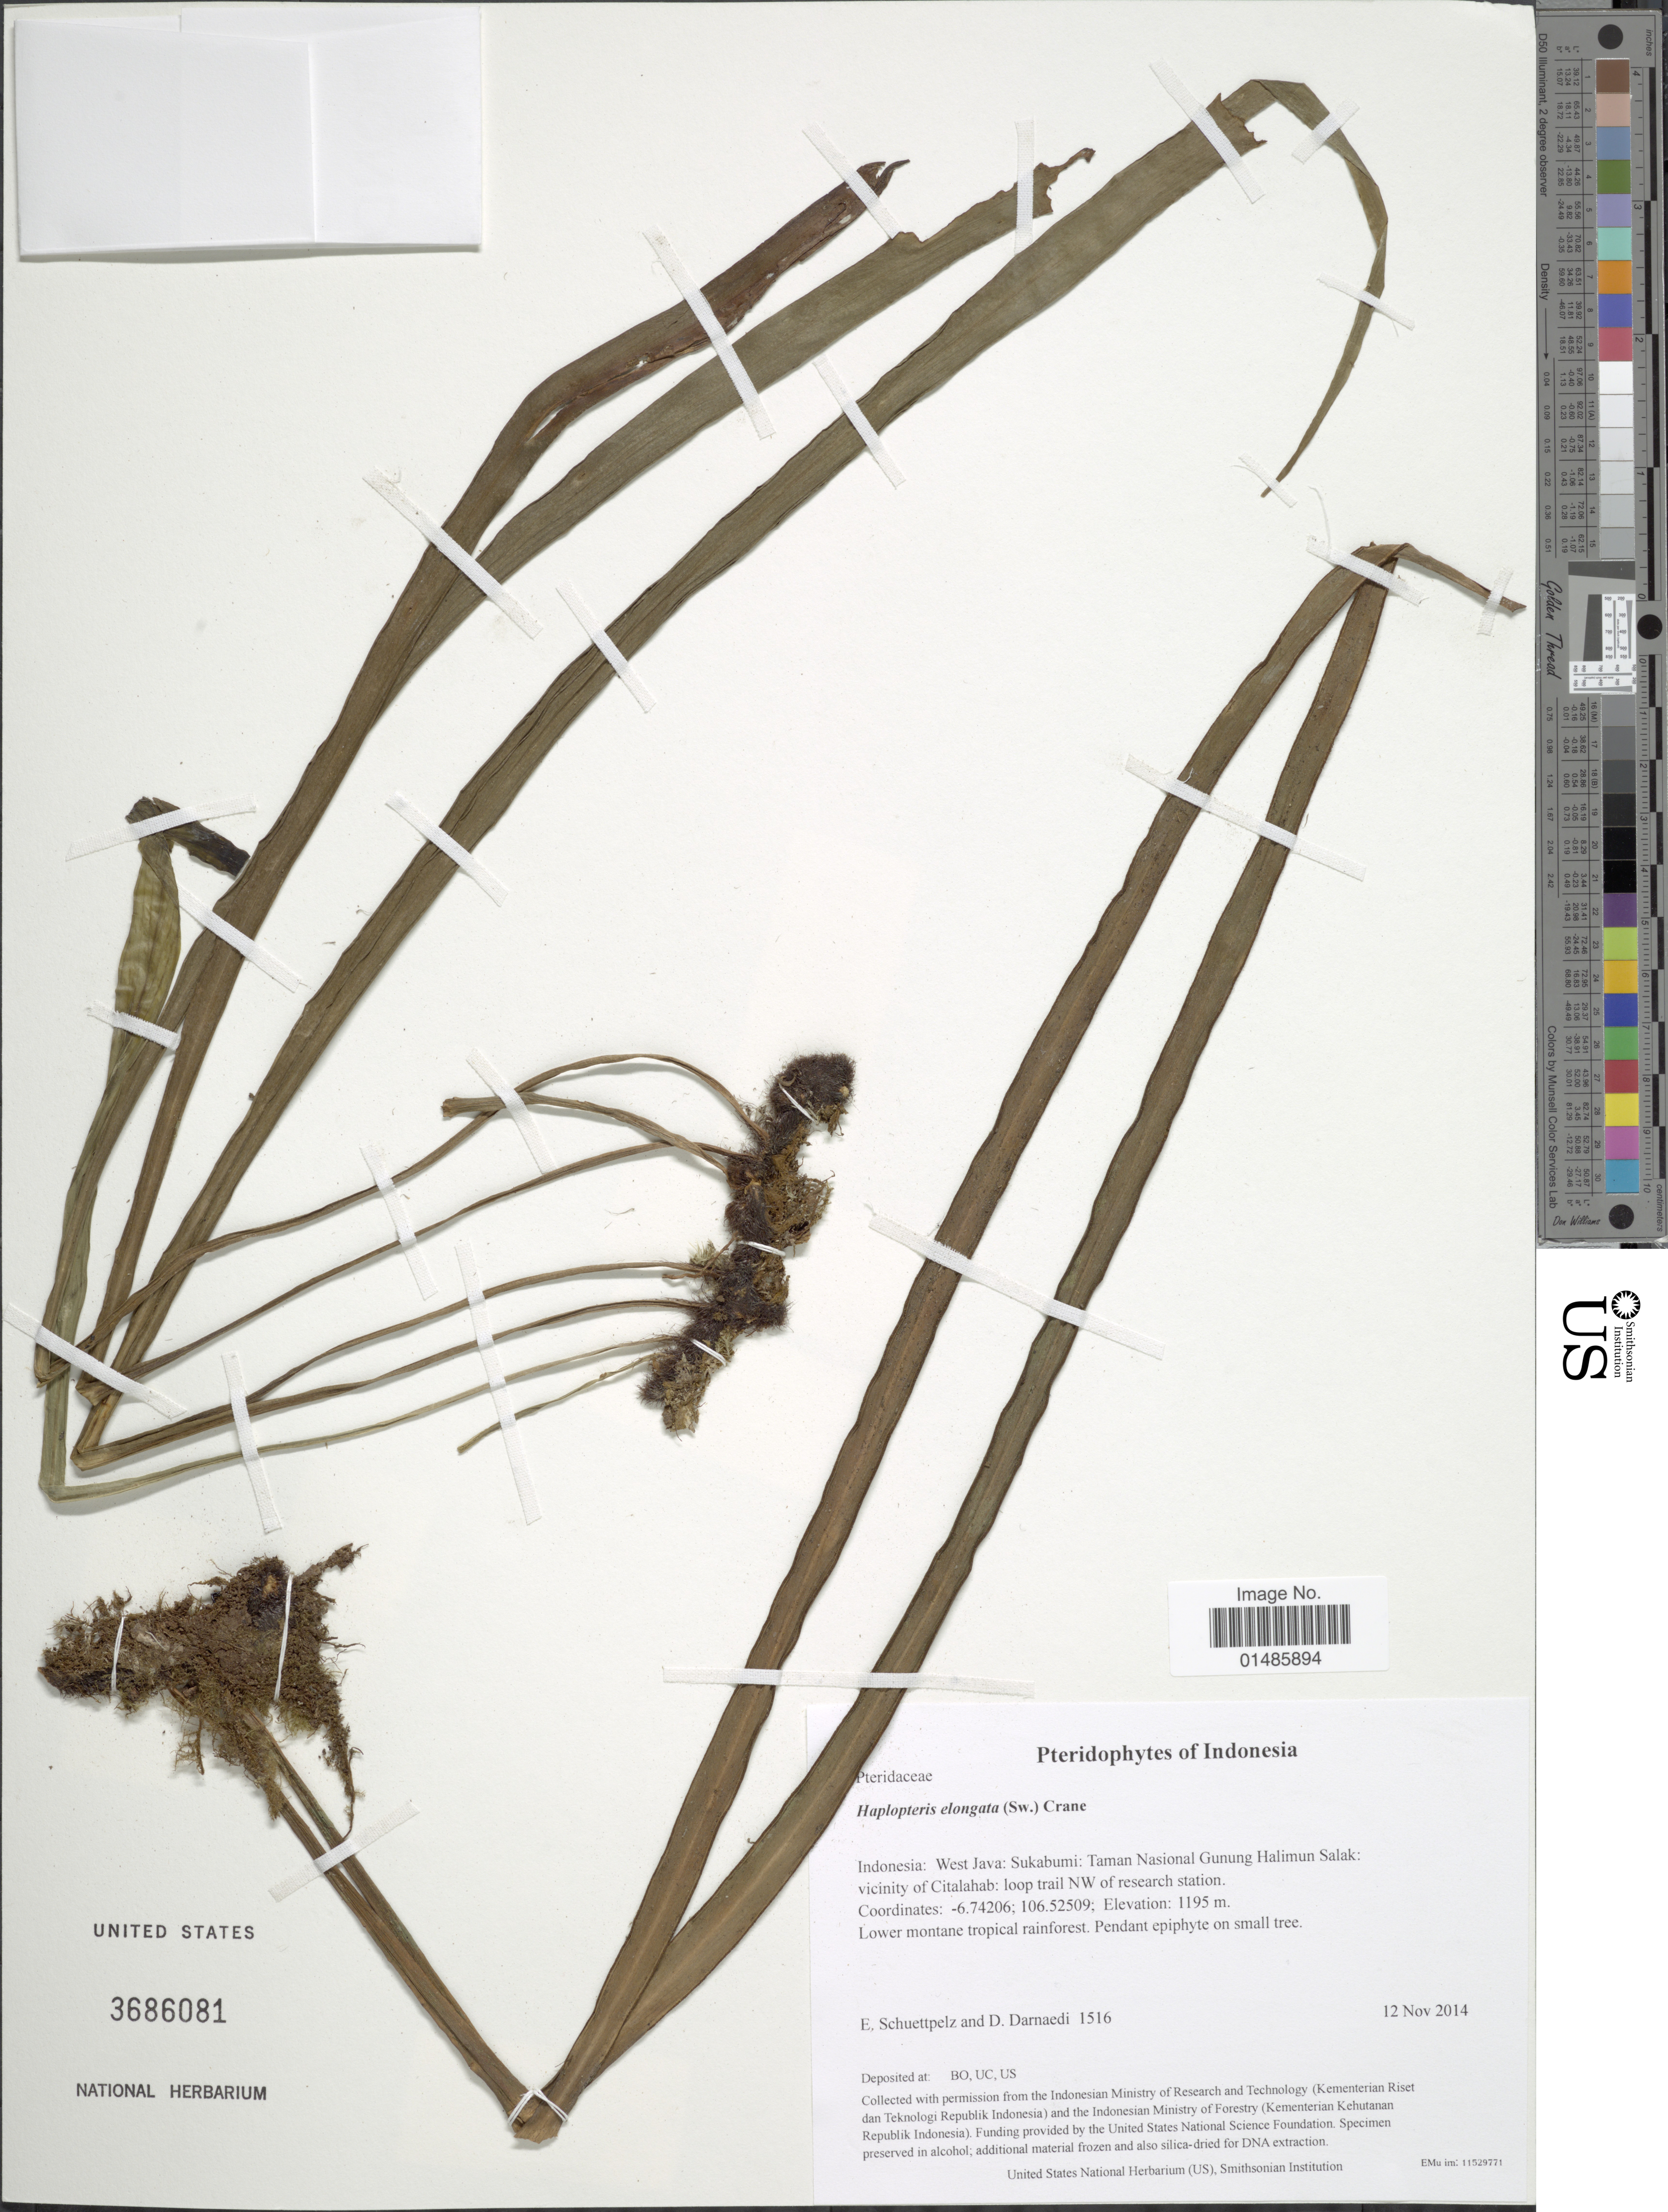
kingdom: Plantae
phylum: Tracheophyta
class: Polypodiopsida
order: Polypodiales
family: Pteridaceae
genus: Haplopteris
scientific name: Haplopteris elongata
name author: (Sw.) Crane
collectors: E. Schuettpelz & D. Darnaedi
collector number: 1516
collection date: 2014-11-12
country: Indonesia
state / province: Java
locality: West Java: Sukabumi: Taman Nasional Gunung Halimun Salak: vicinity of Citalahab: loop trail NW of research station.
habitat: Lower montane tropical rainforest.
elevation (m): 1195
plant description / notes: Collected with permission from the Indonesian Ministry of Research and Technology (Kementerian Riset dan Teknologi Republik Indonesia) and the Indonesian Ministry of Forestry (Kementerian Kehutanan Republik Indonesia).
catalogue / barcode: US 3686081